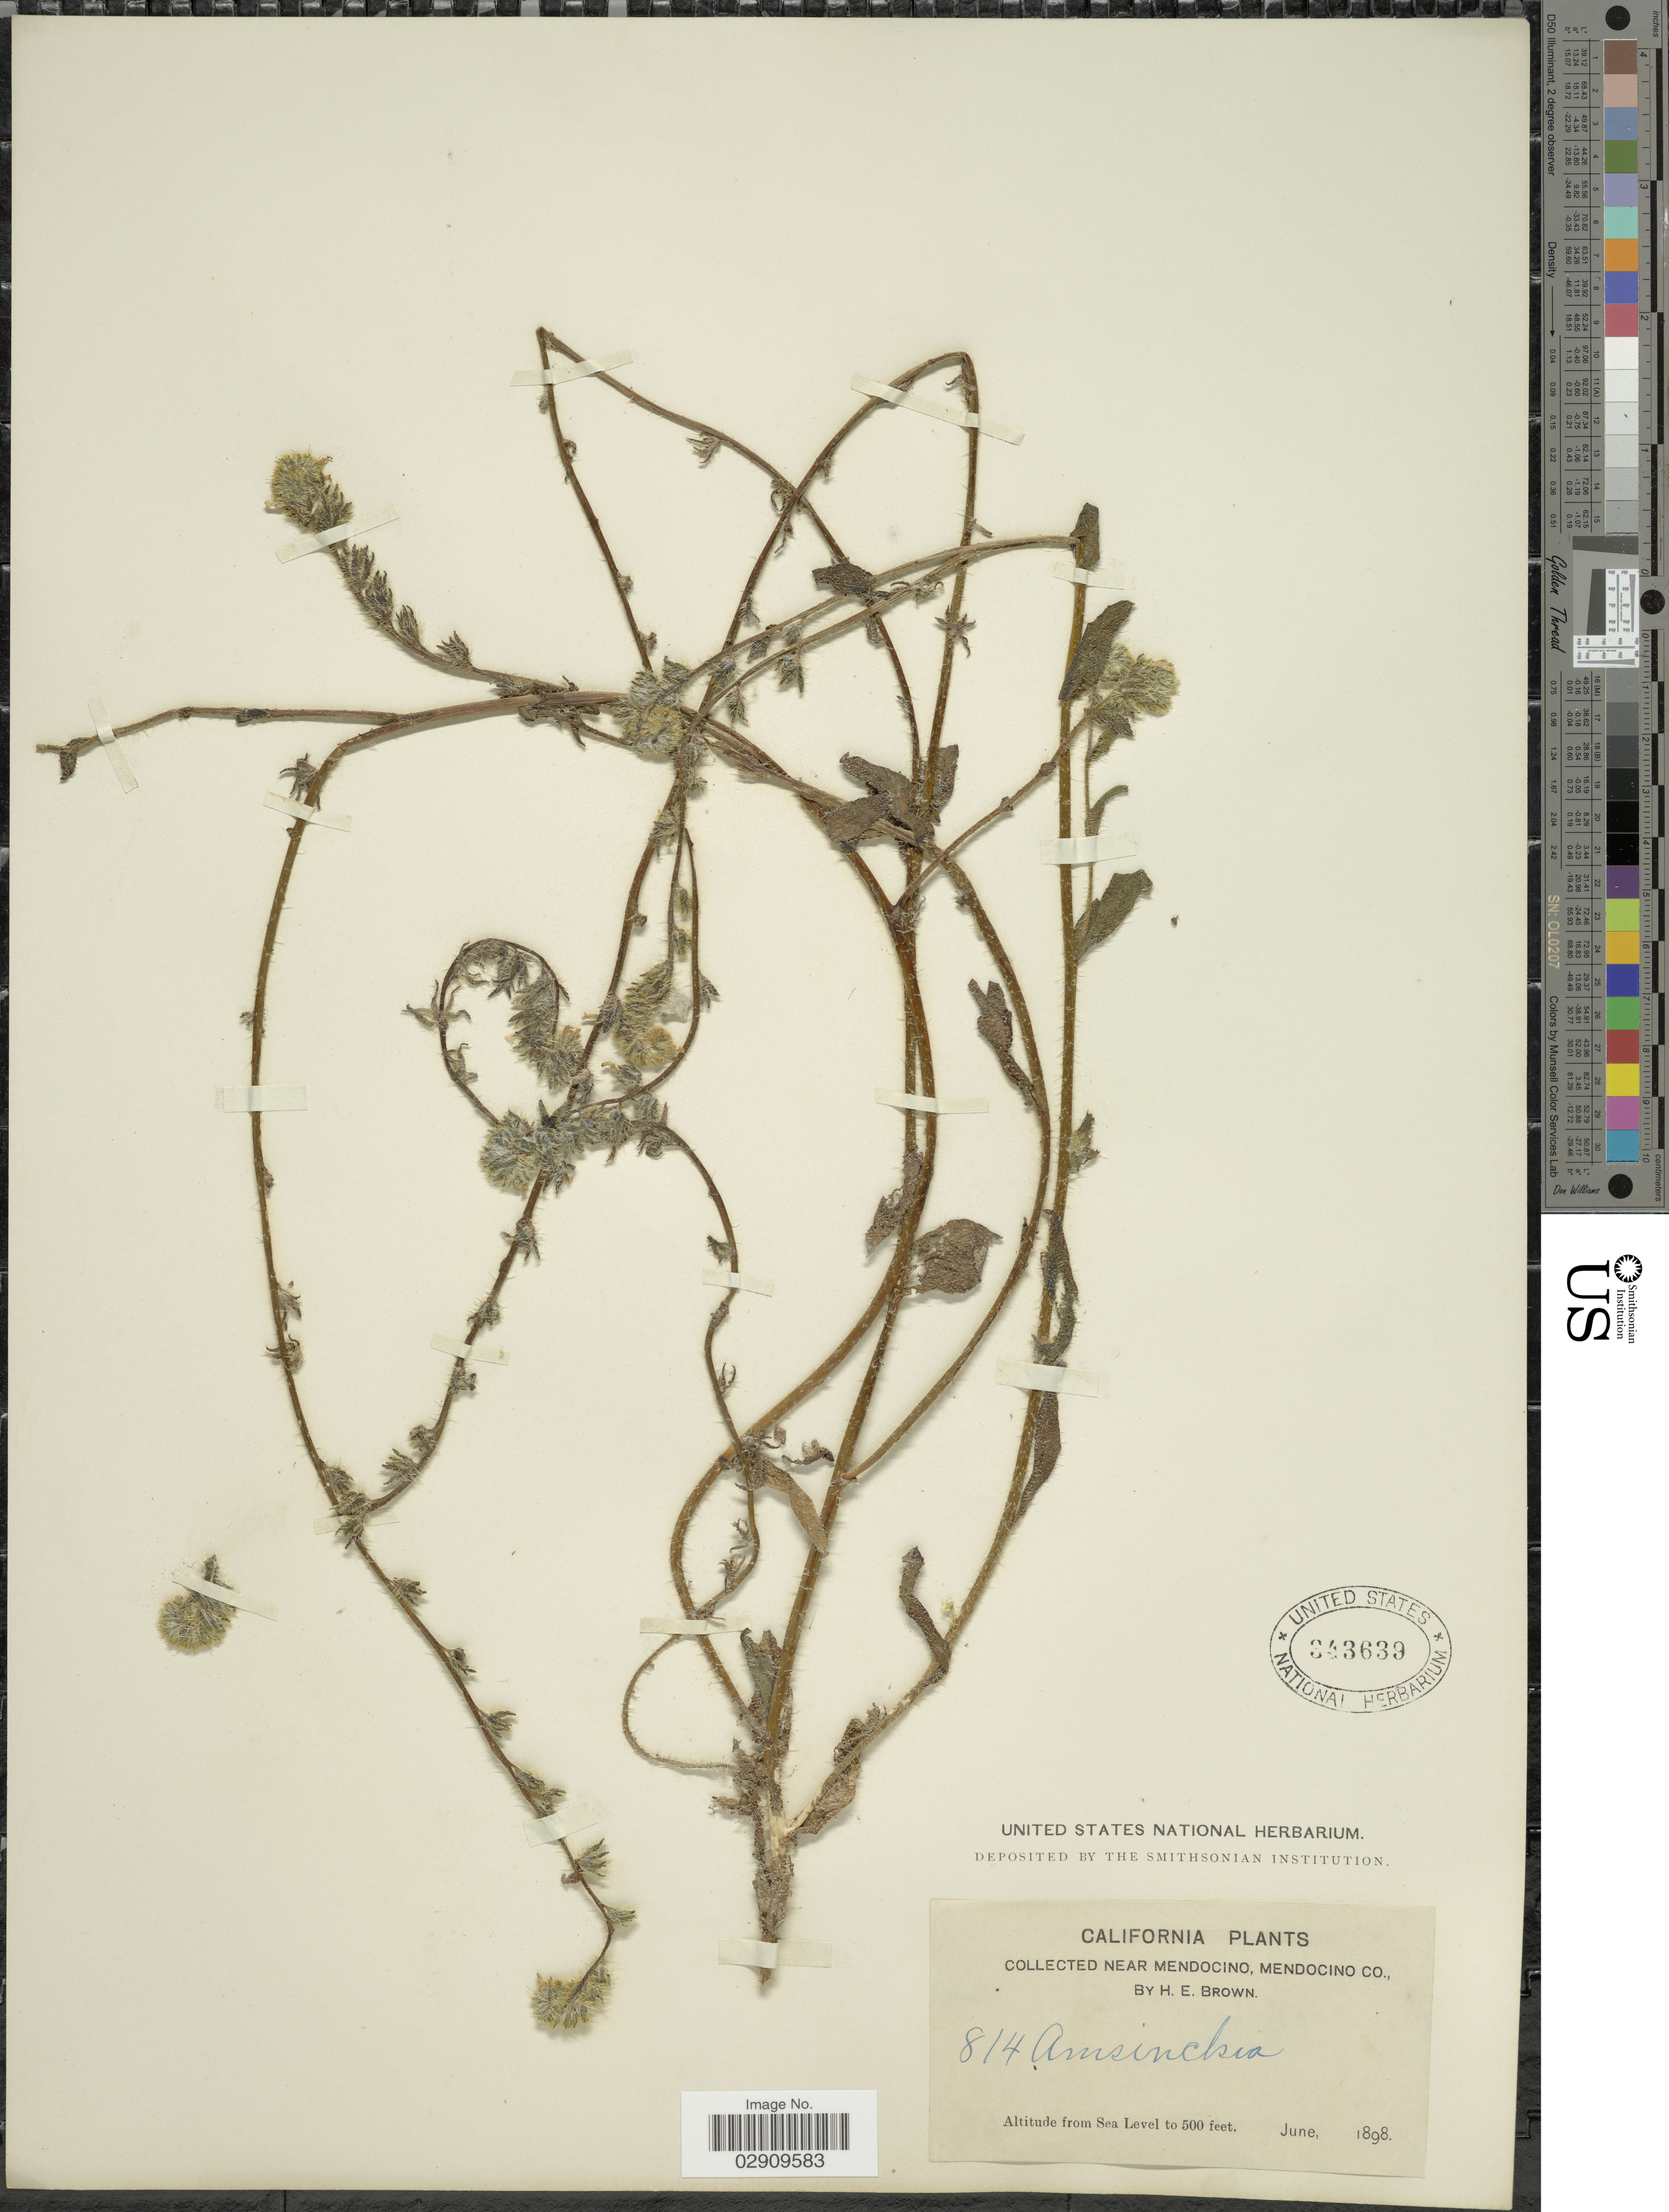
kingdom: Plantae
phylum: Tracheophyta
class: Magnoliopsida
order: Boraginales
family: Boraginaceae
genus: Amsinckia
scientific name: Amsinckia sp.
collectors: H. E. Brown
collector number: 814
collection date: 1898-06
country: United States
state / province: California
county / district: Mendocino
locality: Near Mendocino, Mendocino Co.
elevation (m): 0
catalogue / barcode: US 343639